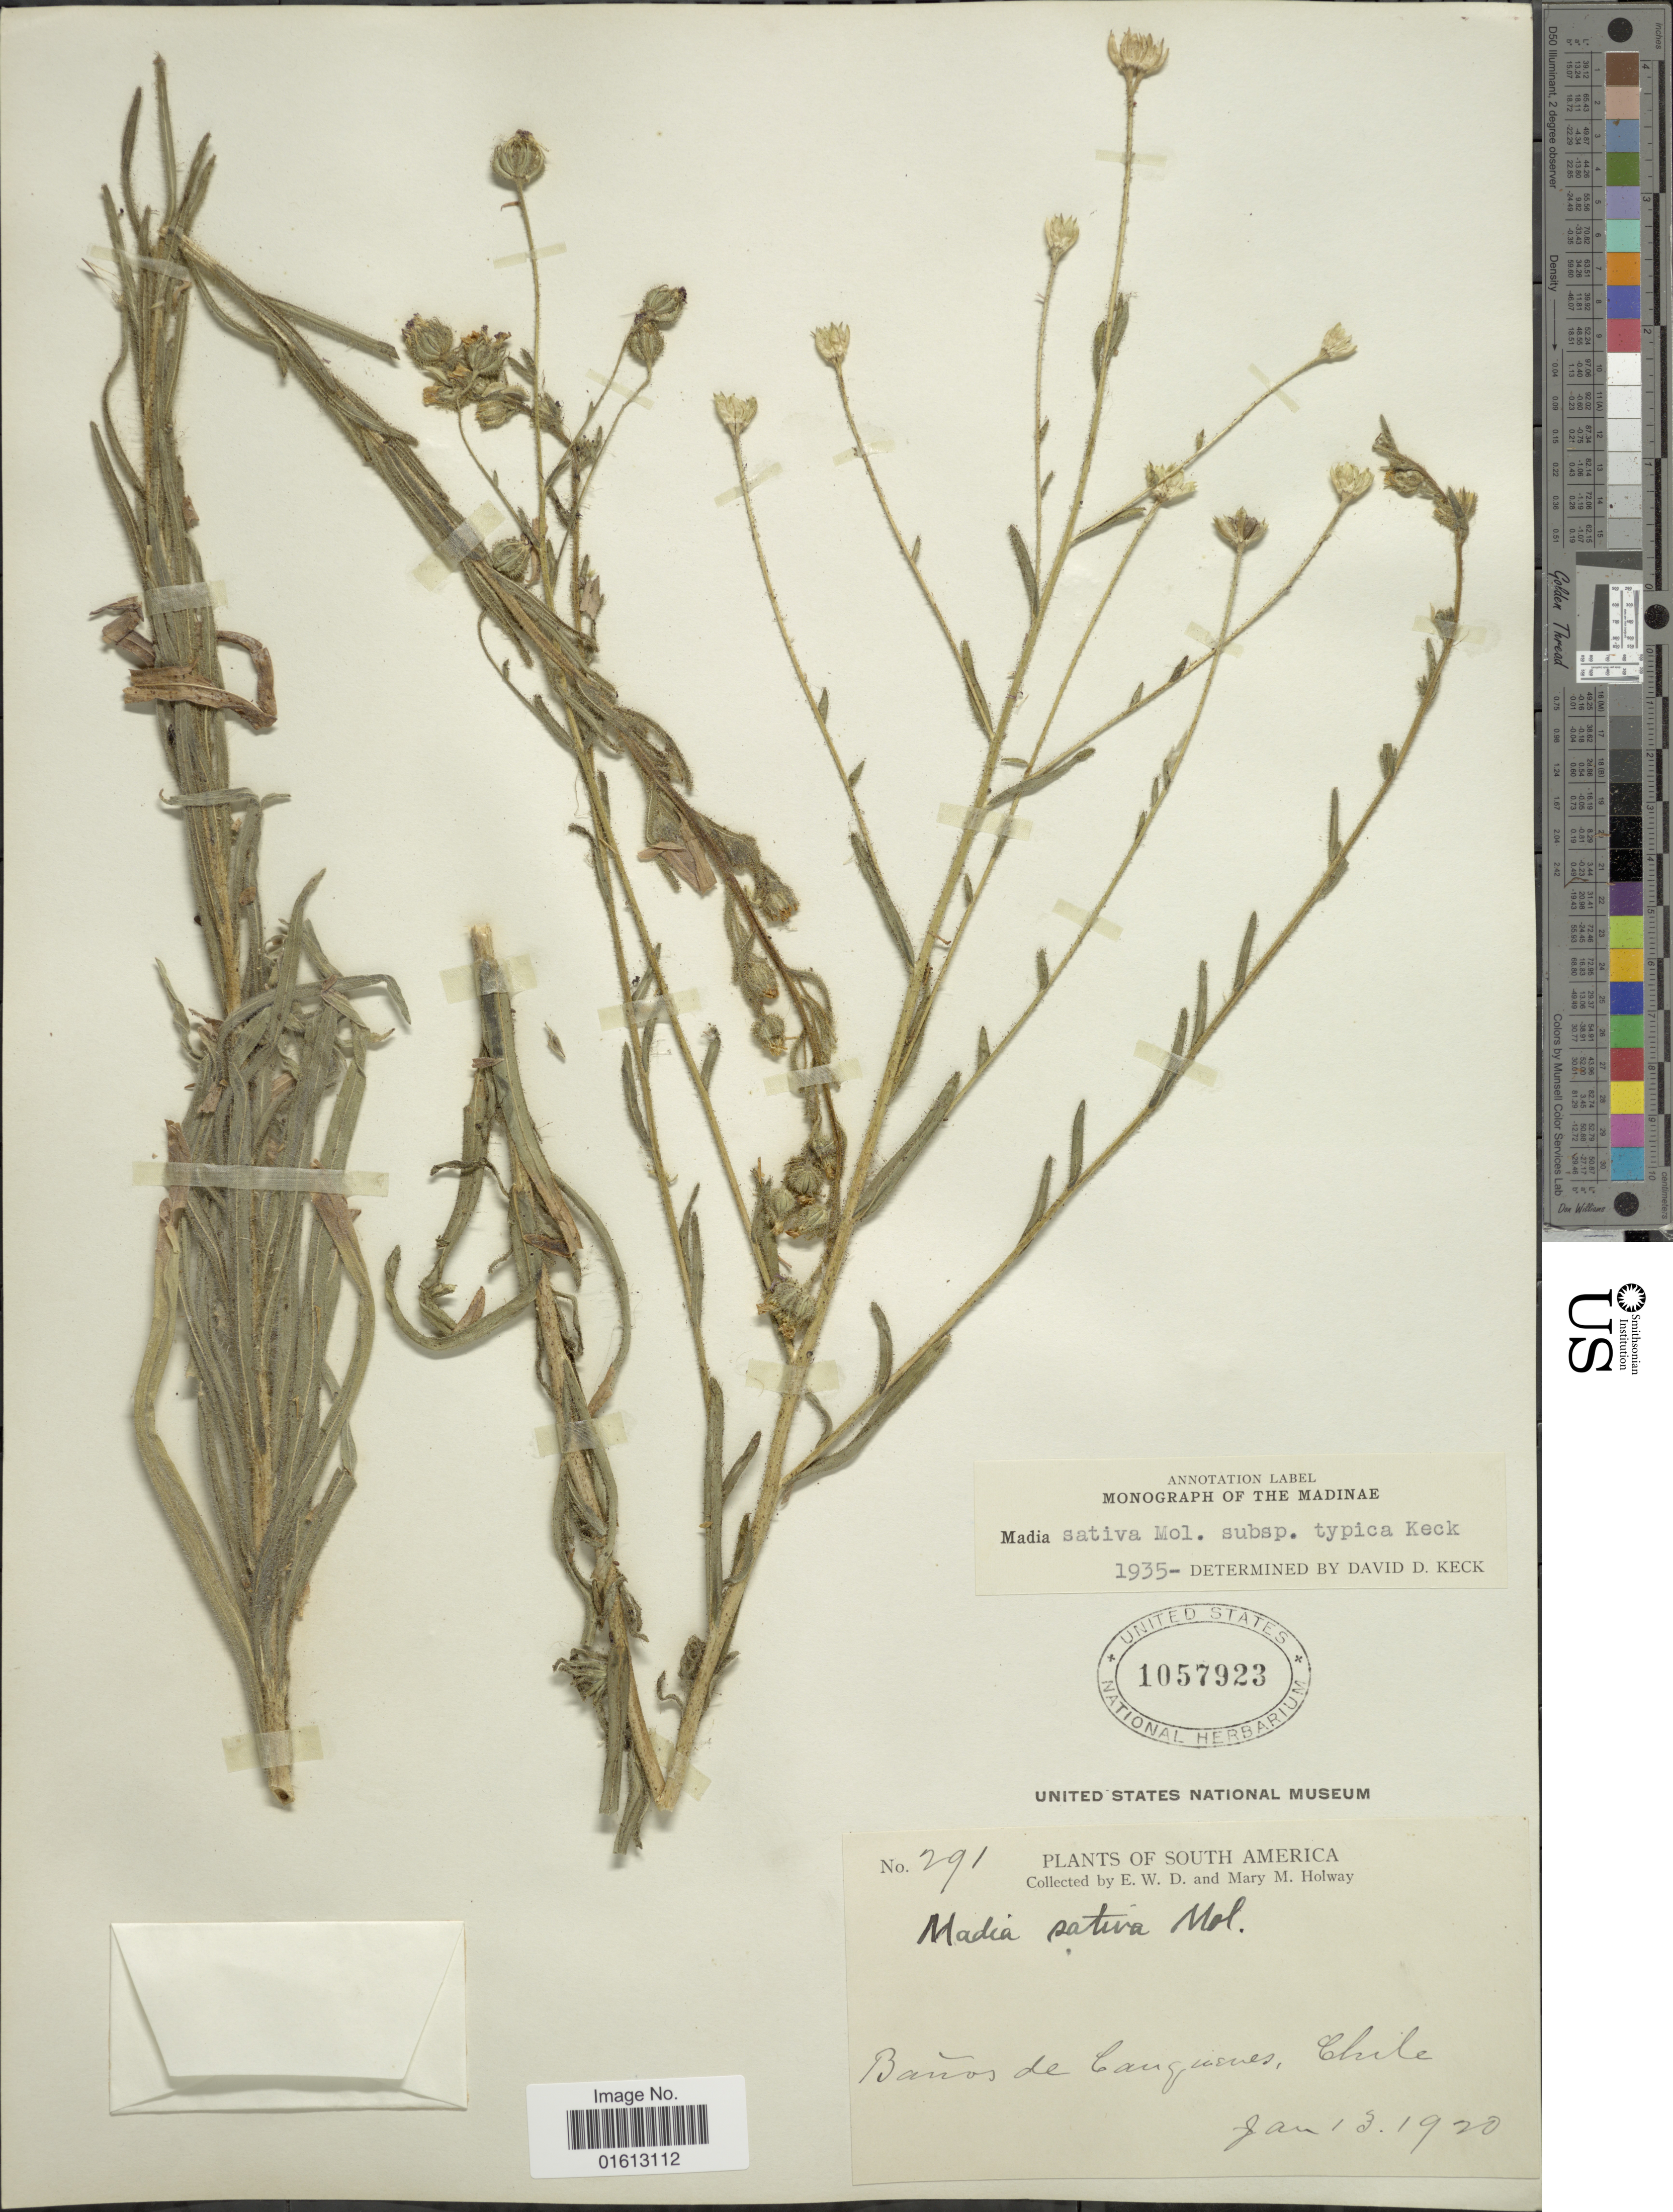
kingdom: Plantae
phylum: Tracheophyta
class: Magnoliopsida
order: Asterales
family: Asteraceae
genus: Madia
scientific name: Madia sativa subsp. sativa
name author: Molina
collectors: E. W. D. Holway & M. M. Holway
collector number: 291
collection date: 1920-01-13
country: Chile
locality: Chile, South America, Baños de Cauquenes.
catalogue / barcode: US 1057923